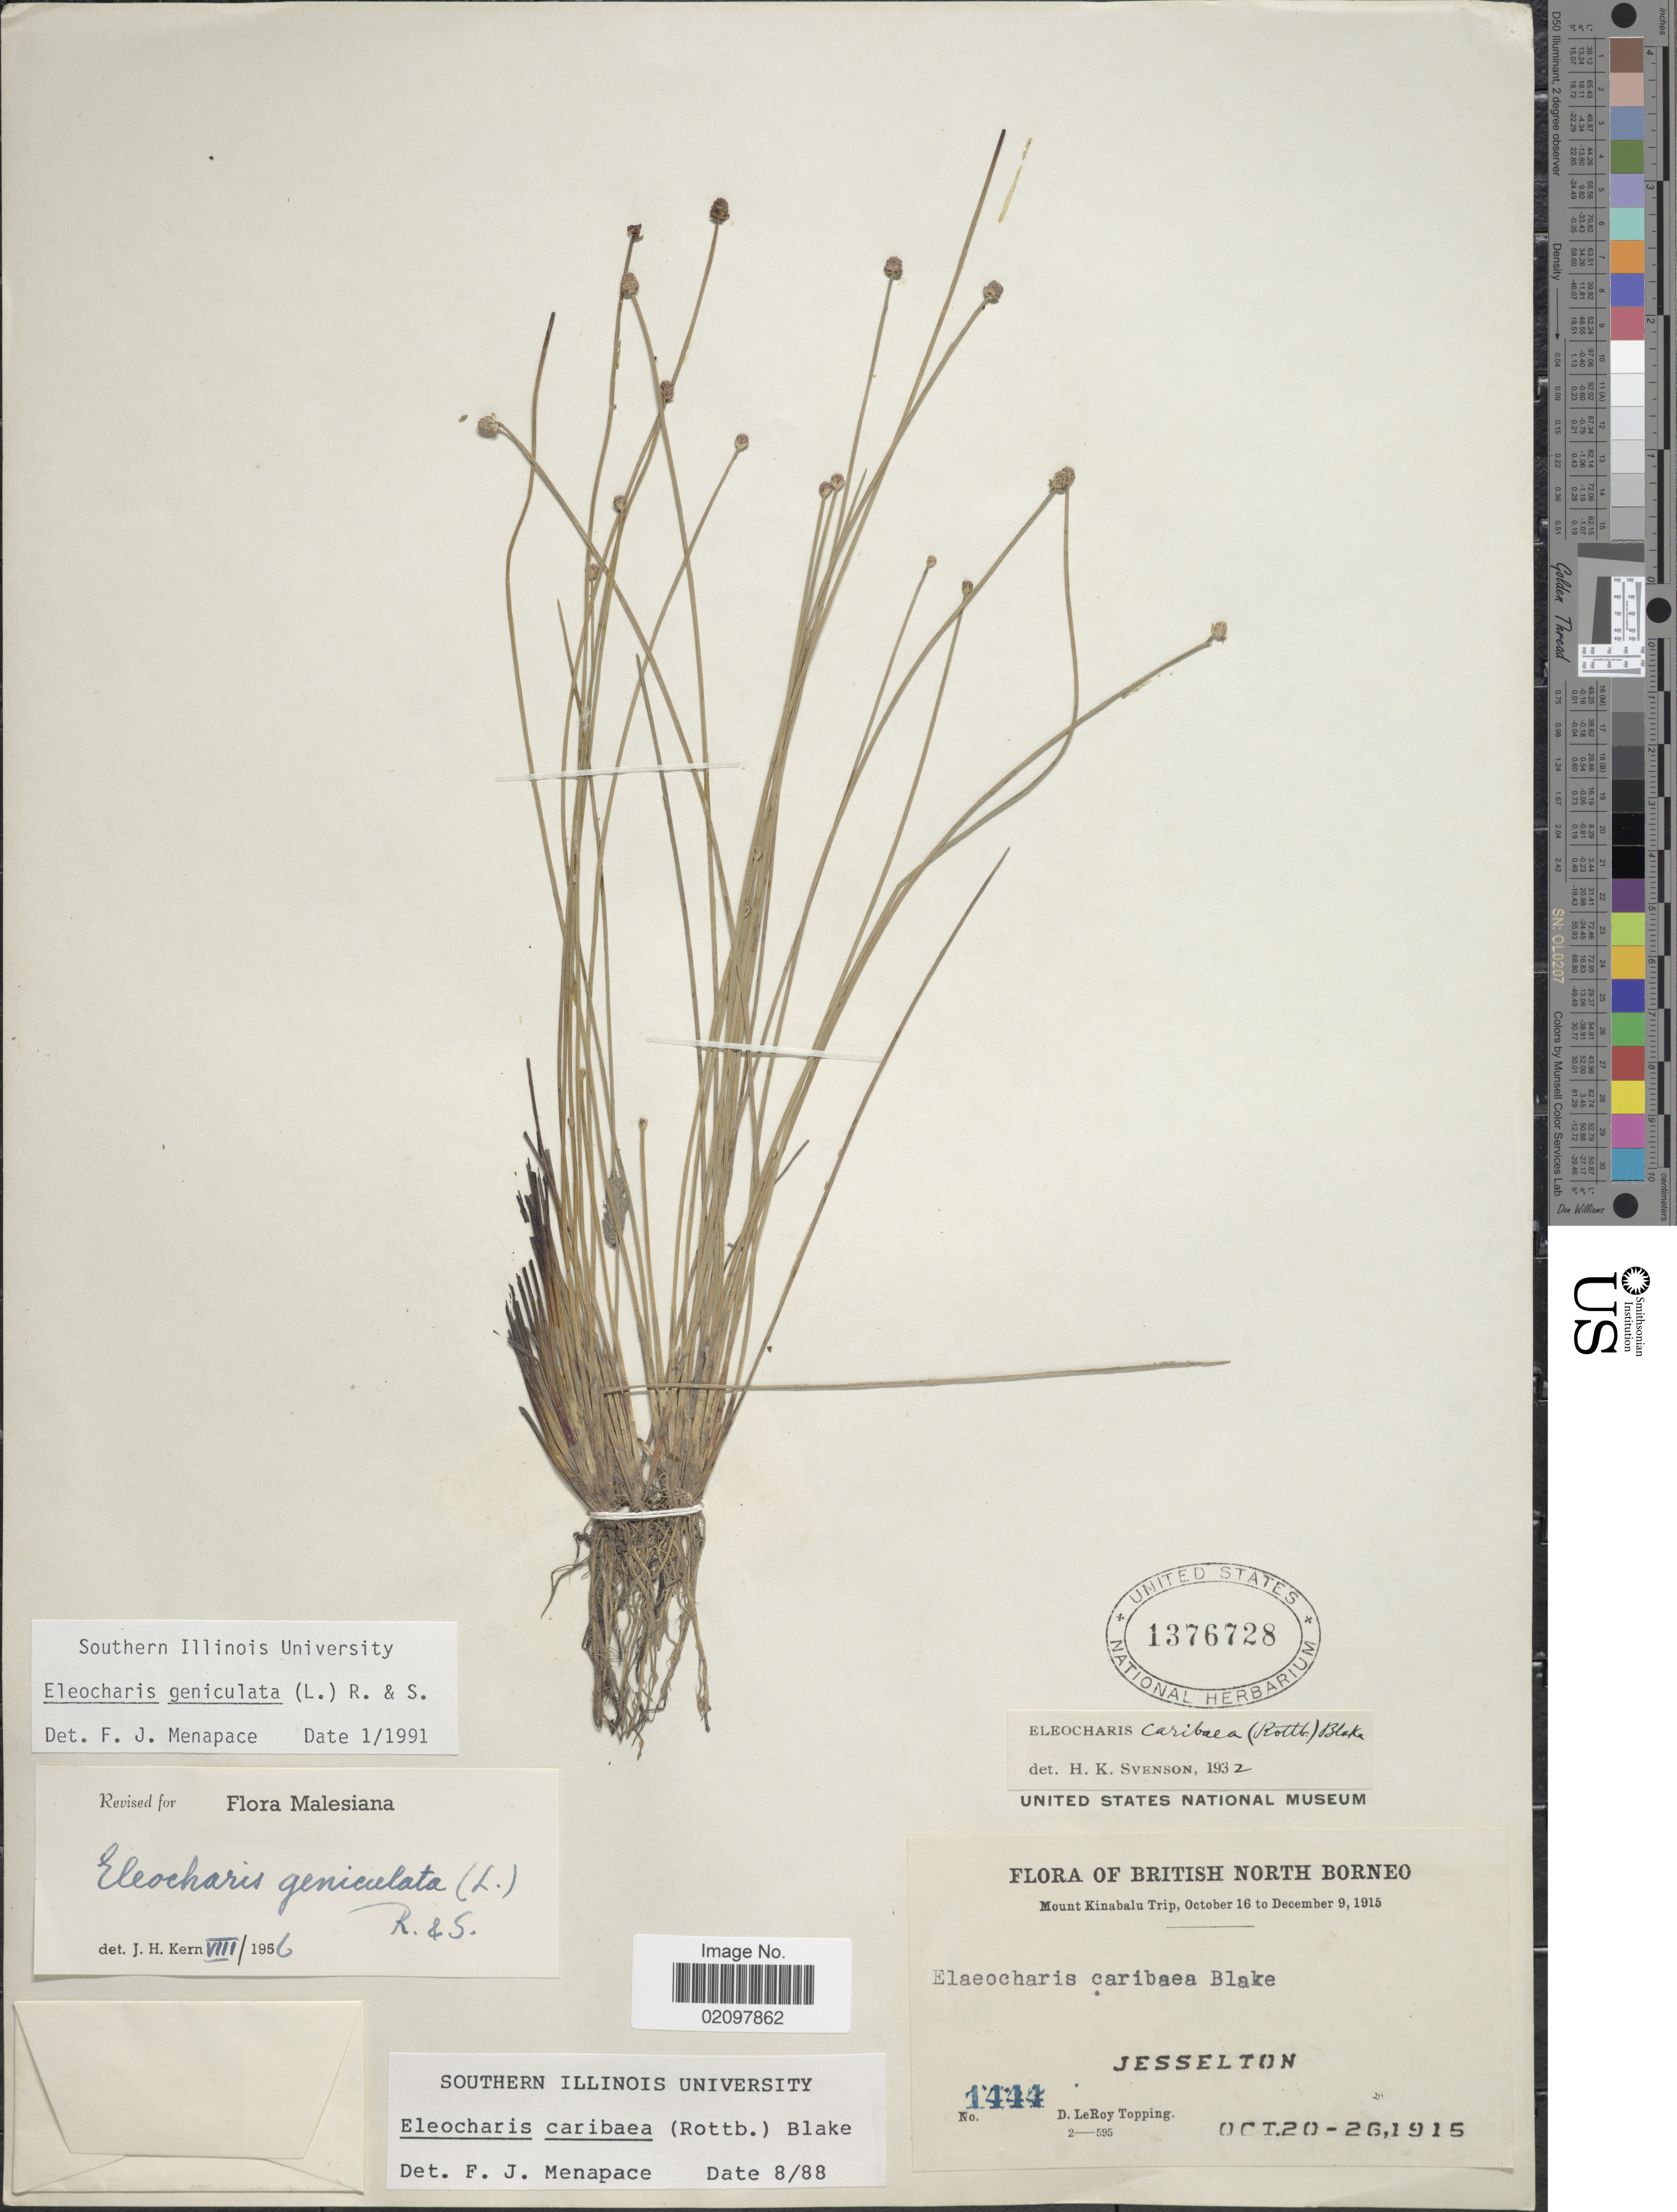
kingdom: Plantae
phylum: Tracheophyta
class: Liliopsida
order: Poales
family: Cyperaceae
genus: Eleocharis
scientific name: Eleocharis geniculata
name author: (L.) Roem. & Schult.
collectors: D. L. Topping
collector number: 1444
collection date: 1915-10-20/1915-10-26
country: Malaysia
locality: British North borneo. Mount Kinabalu. Jesselton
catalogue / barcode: US 1376728